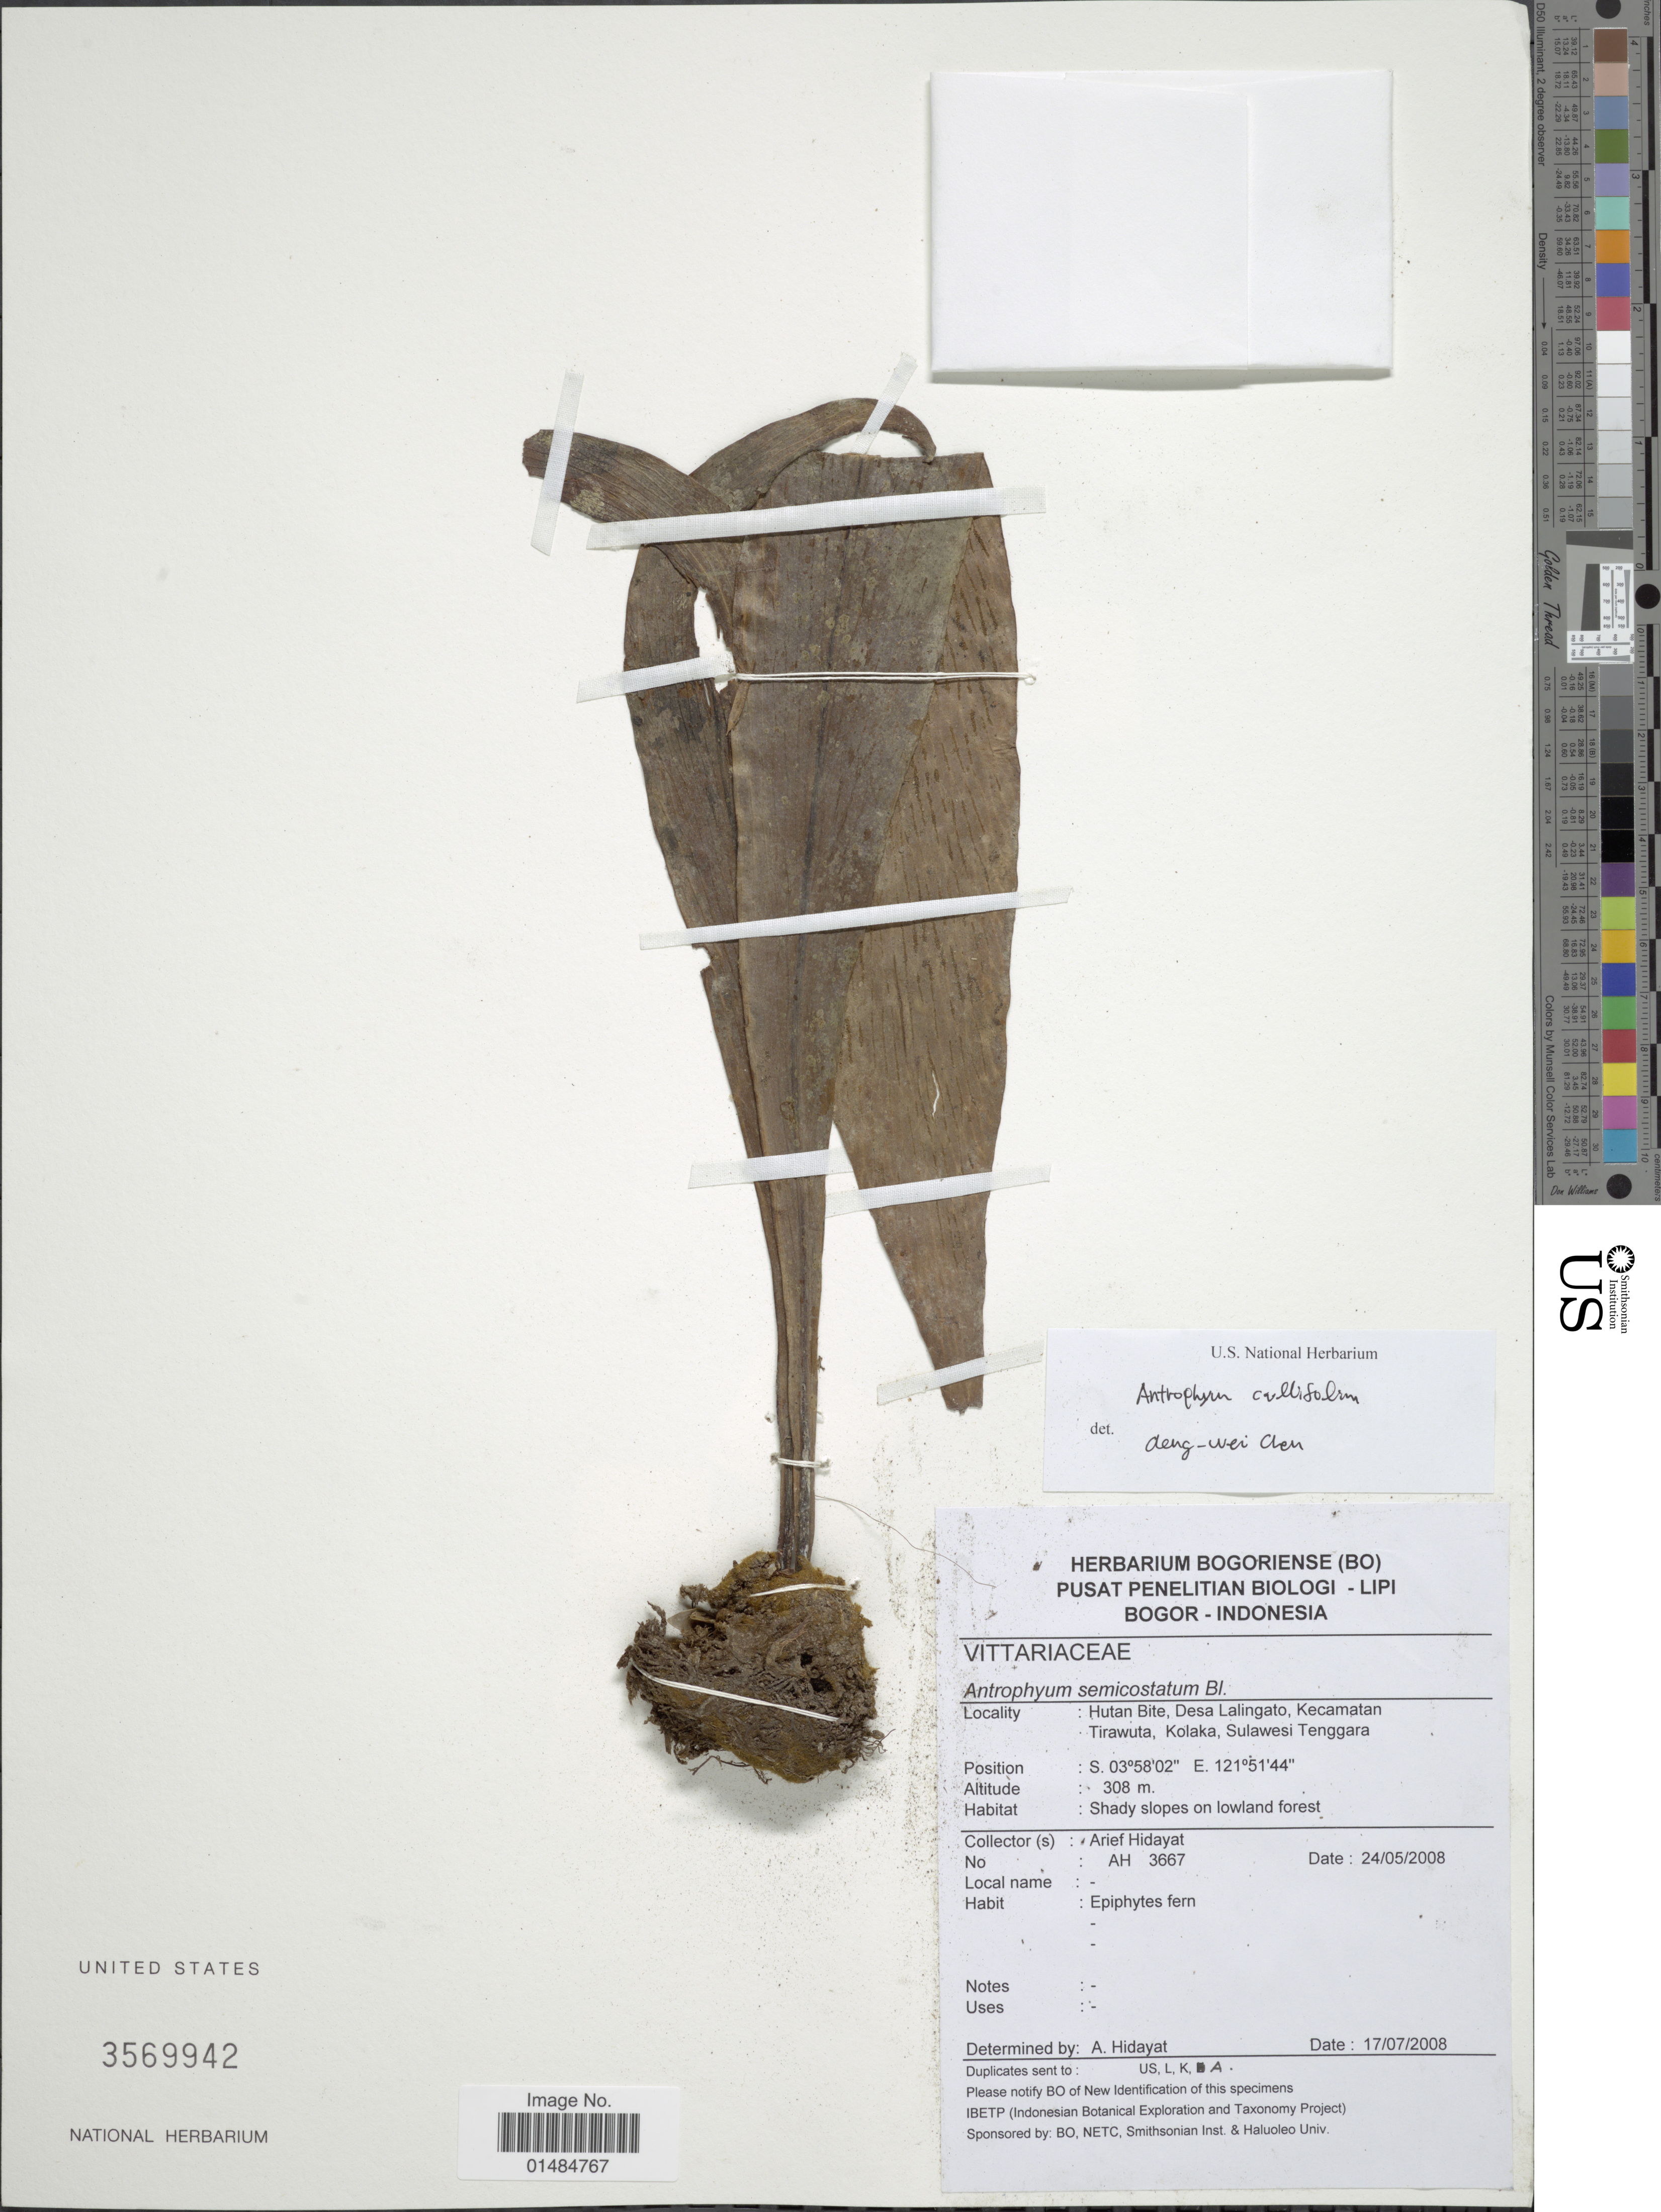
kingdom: Plantae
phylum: Tracheophyta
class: Polypodiopsida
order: Polypodiales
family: Pteridaceae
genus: Antrophyum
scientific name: Antrophyum callifolium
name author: Blume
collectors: A. Hidayat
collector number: AH 3667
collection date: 2008-05-24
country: Indonesia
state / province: Sulawesi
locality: Hutan Bite, Desa Lalingato, Kecamatan Tirawuta, Kolaka, Sulawesi Tenggara [interpreted]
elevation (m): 308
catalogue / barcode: US 3569942